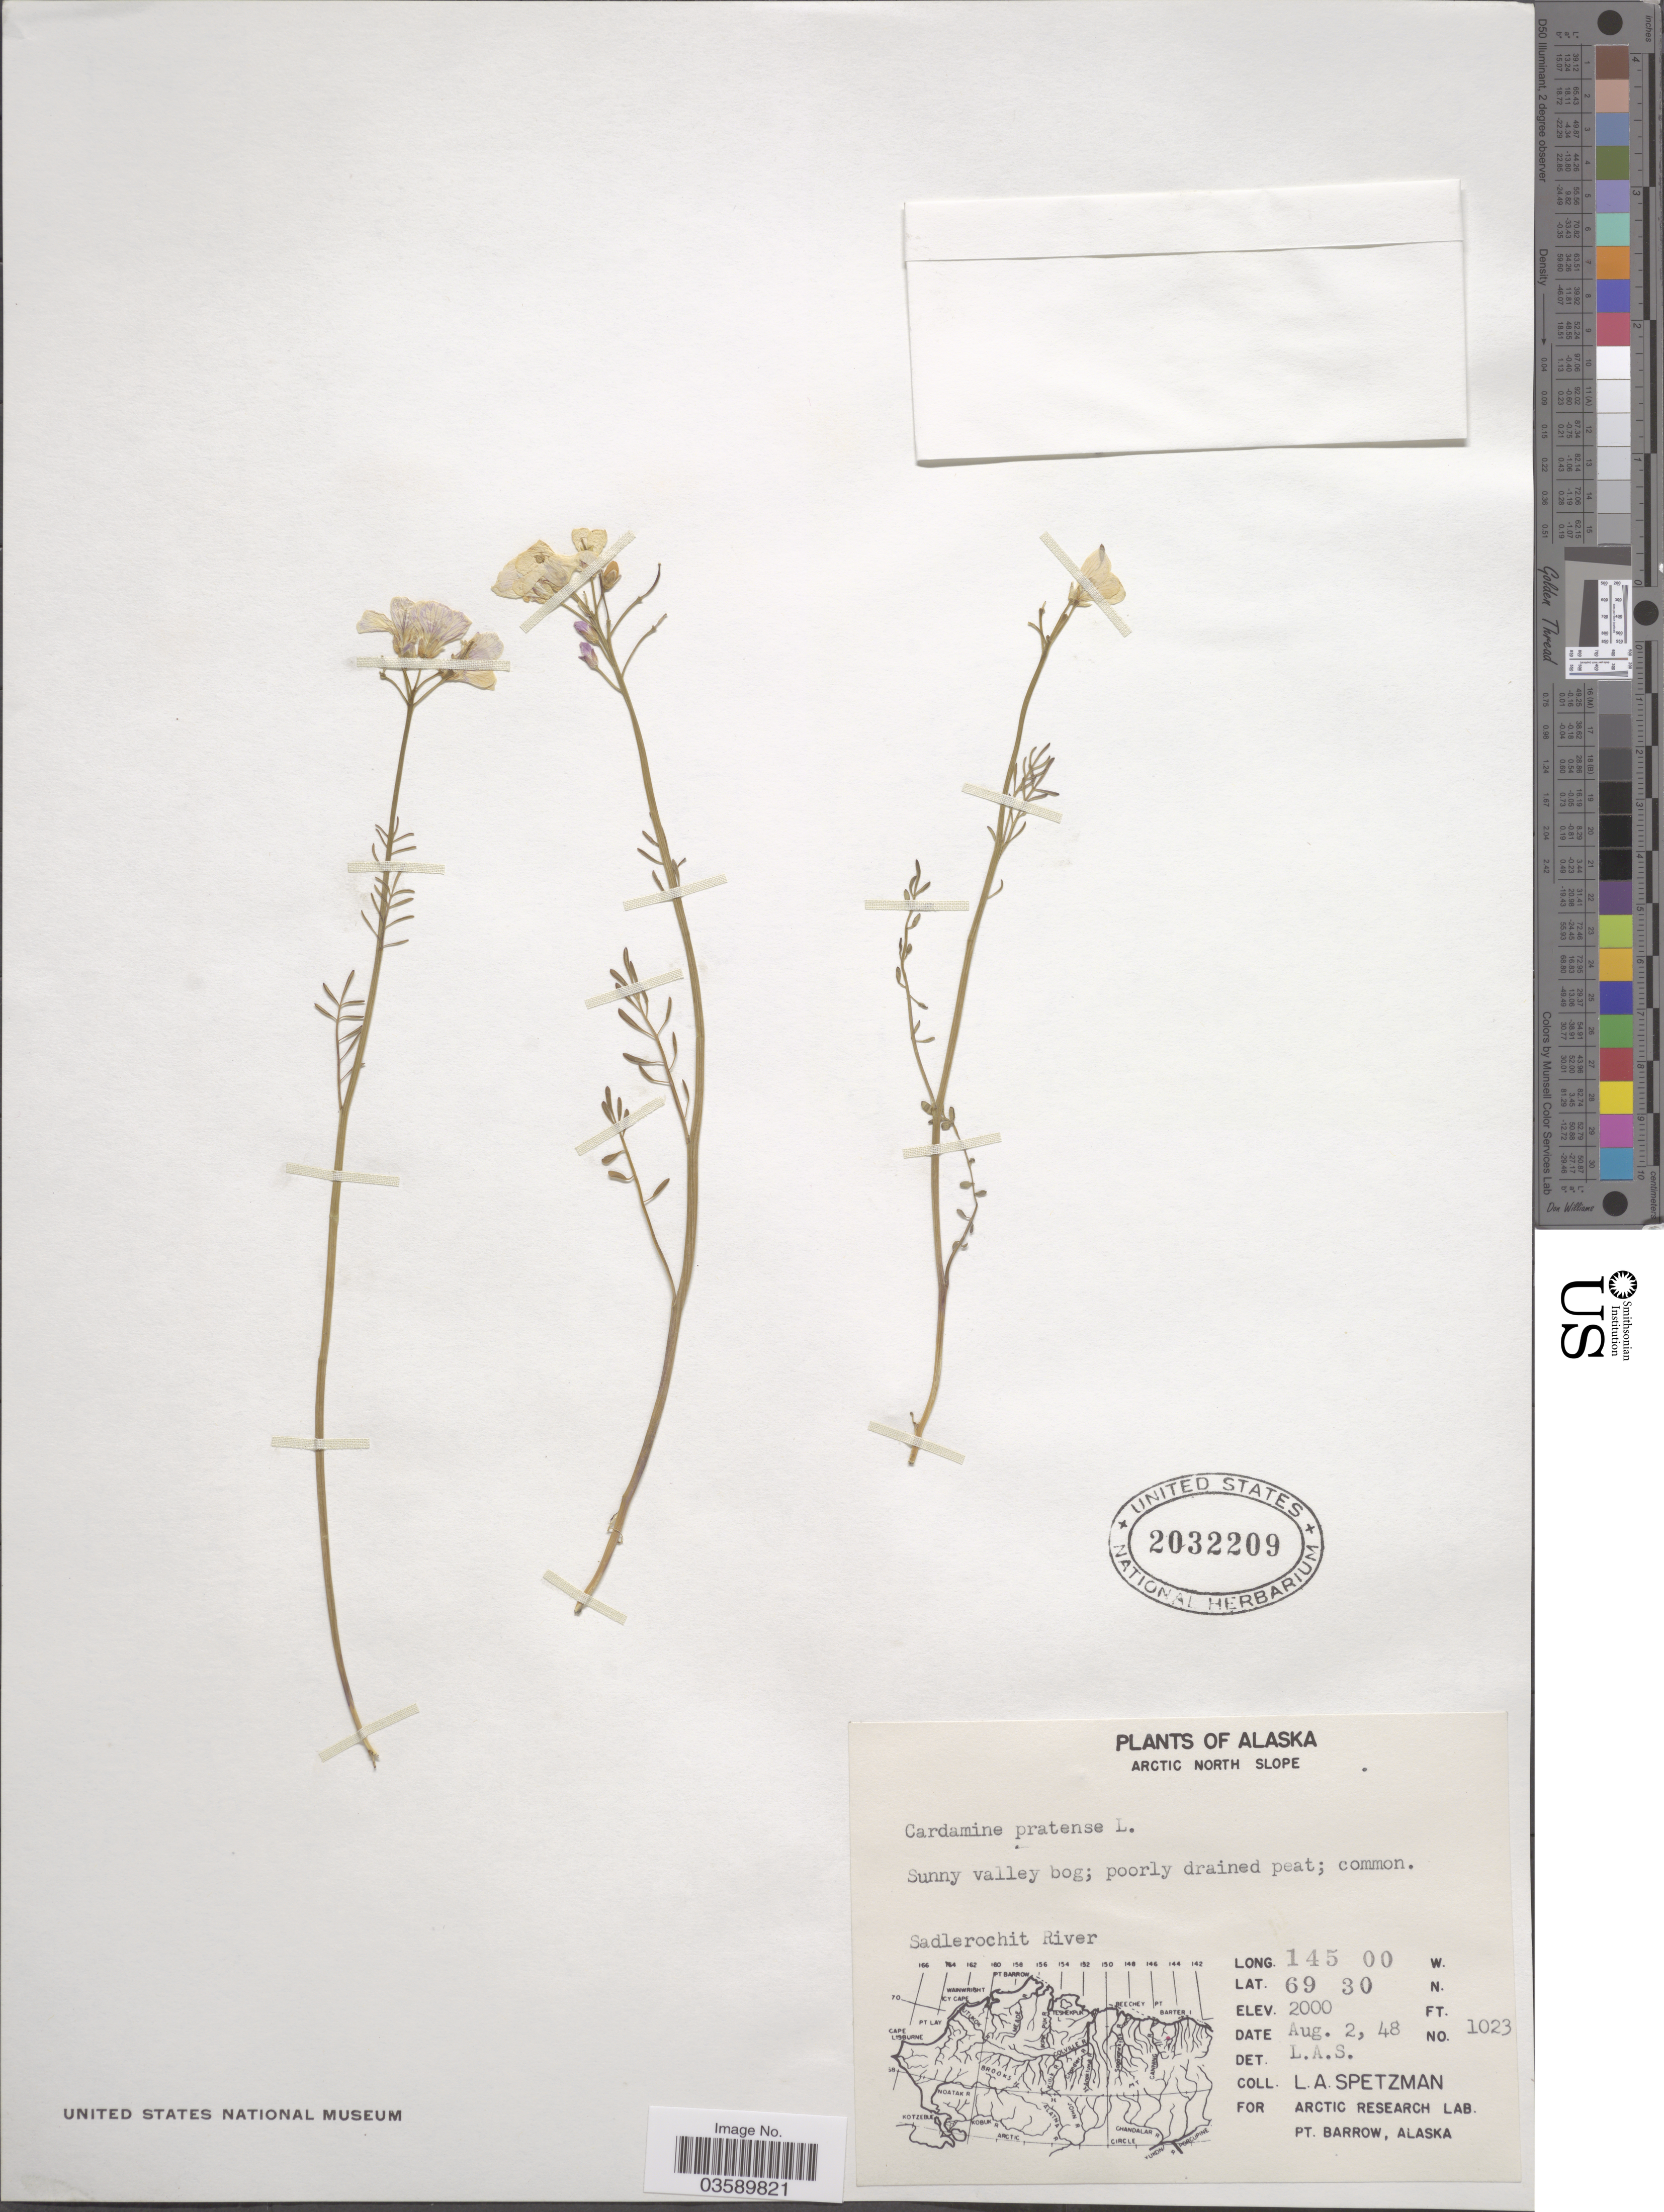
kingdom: Plantae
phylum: Tracheophyta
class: Magnoliopsida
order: Brassicales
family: Brassicaceae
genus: Cardamine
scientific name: Cardamine pratensis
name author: L.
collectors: L. Spetzman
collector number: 1023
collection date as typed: Transcribed d/m/y: 2/8/48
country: United States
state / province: Alaska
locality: Arctic North Slope. Sadlerochit River.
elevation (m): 610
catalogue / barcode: US 2032209